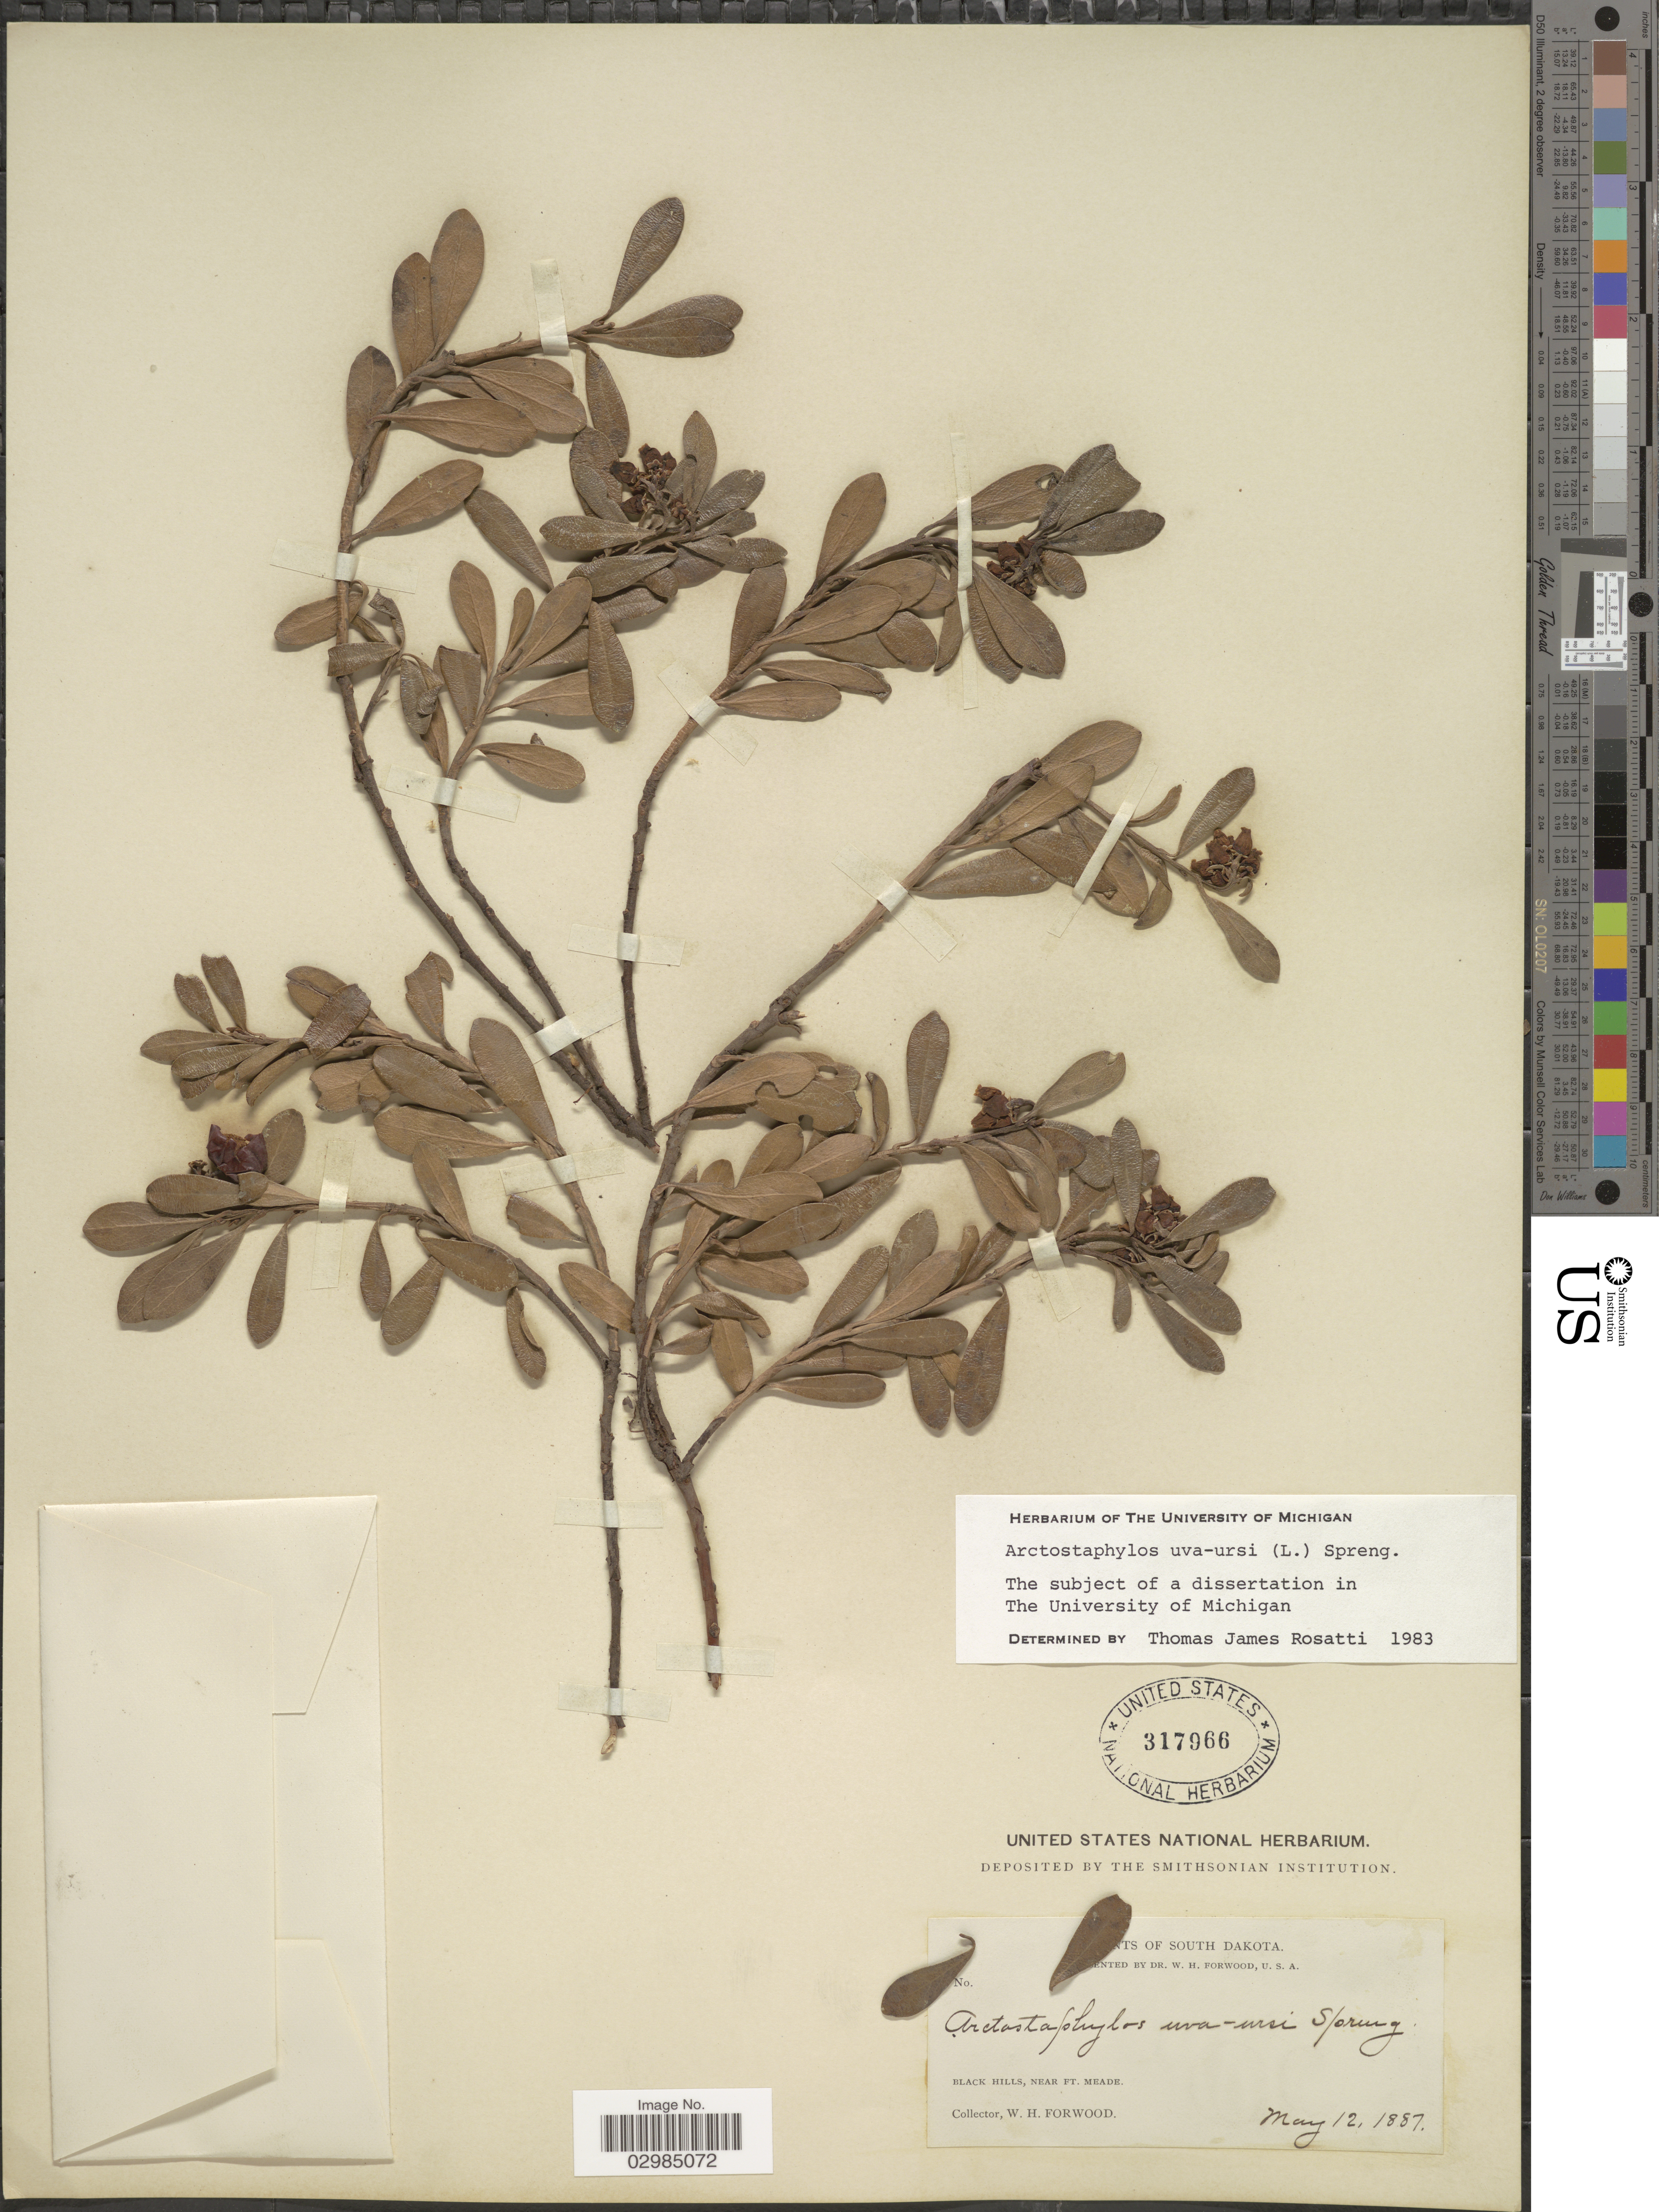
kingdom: Plantae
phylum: Tracheophyta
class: Magnoliopsida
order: Ericales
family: Ericaceae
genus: Arctostaphylos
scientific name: Arctostaphylos uva-ursi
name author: (L.) Spreng.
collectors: W. Forwood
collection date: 1887-05-12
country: United States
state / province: South Dakota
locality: Black Hills, near Ft. Meade.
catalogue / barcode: US 317966